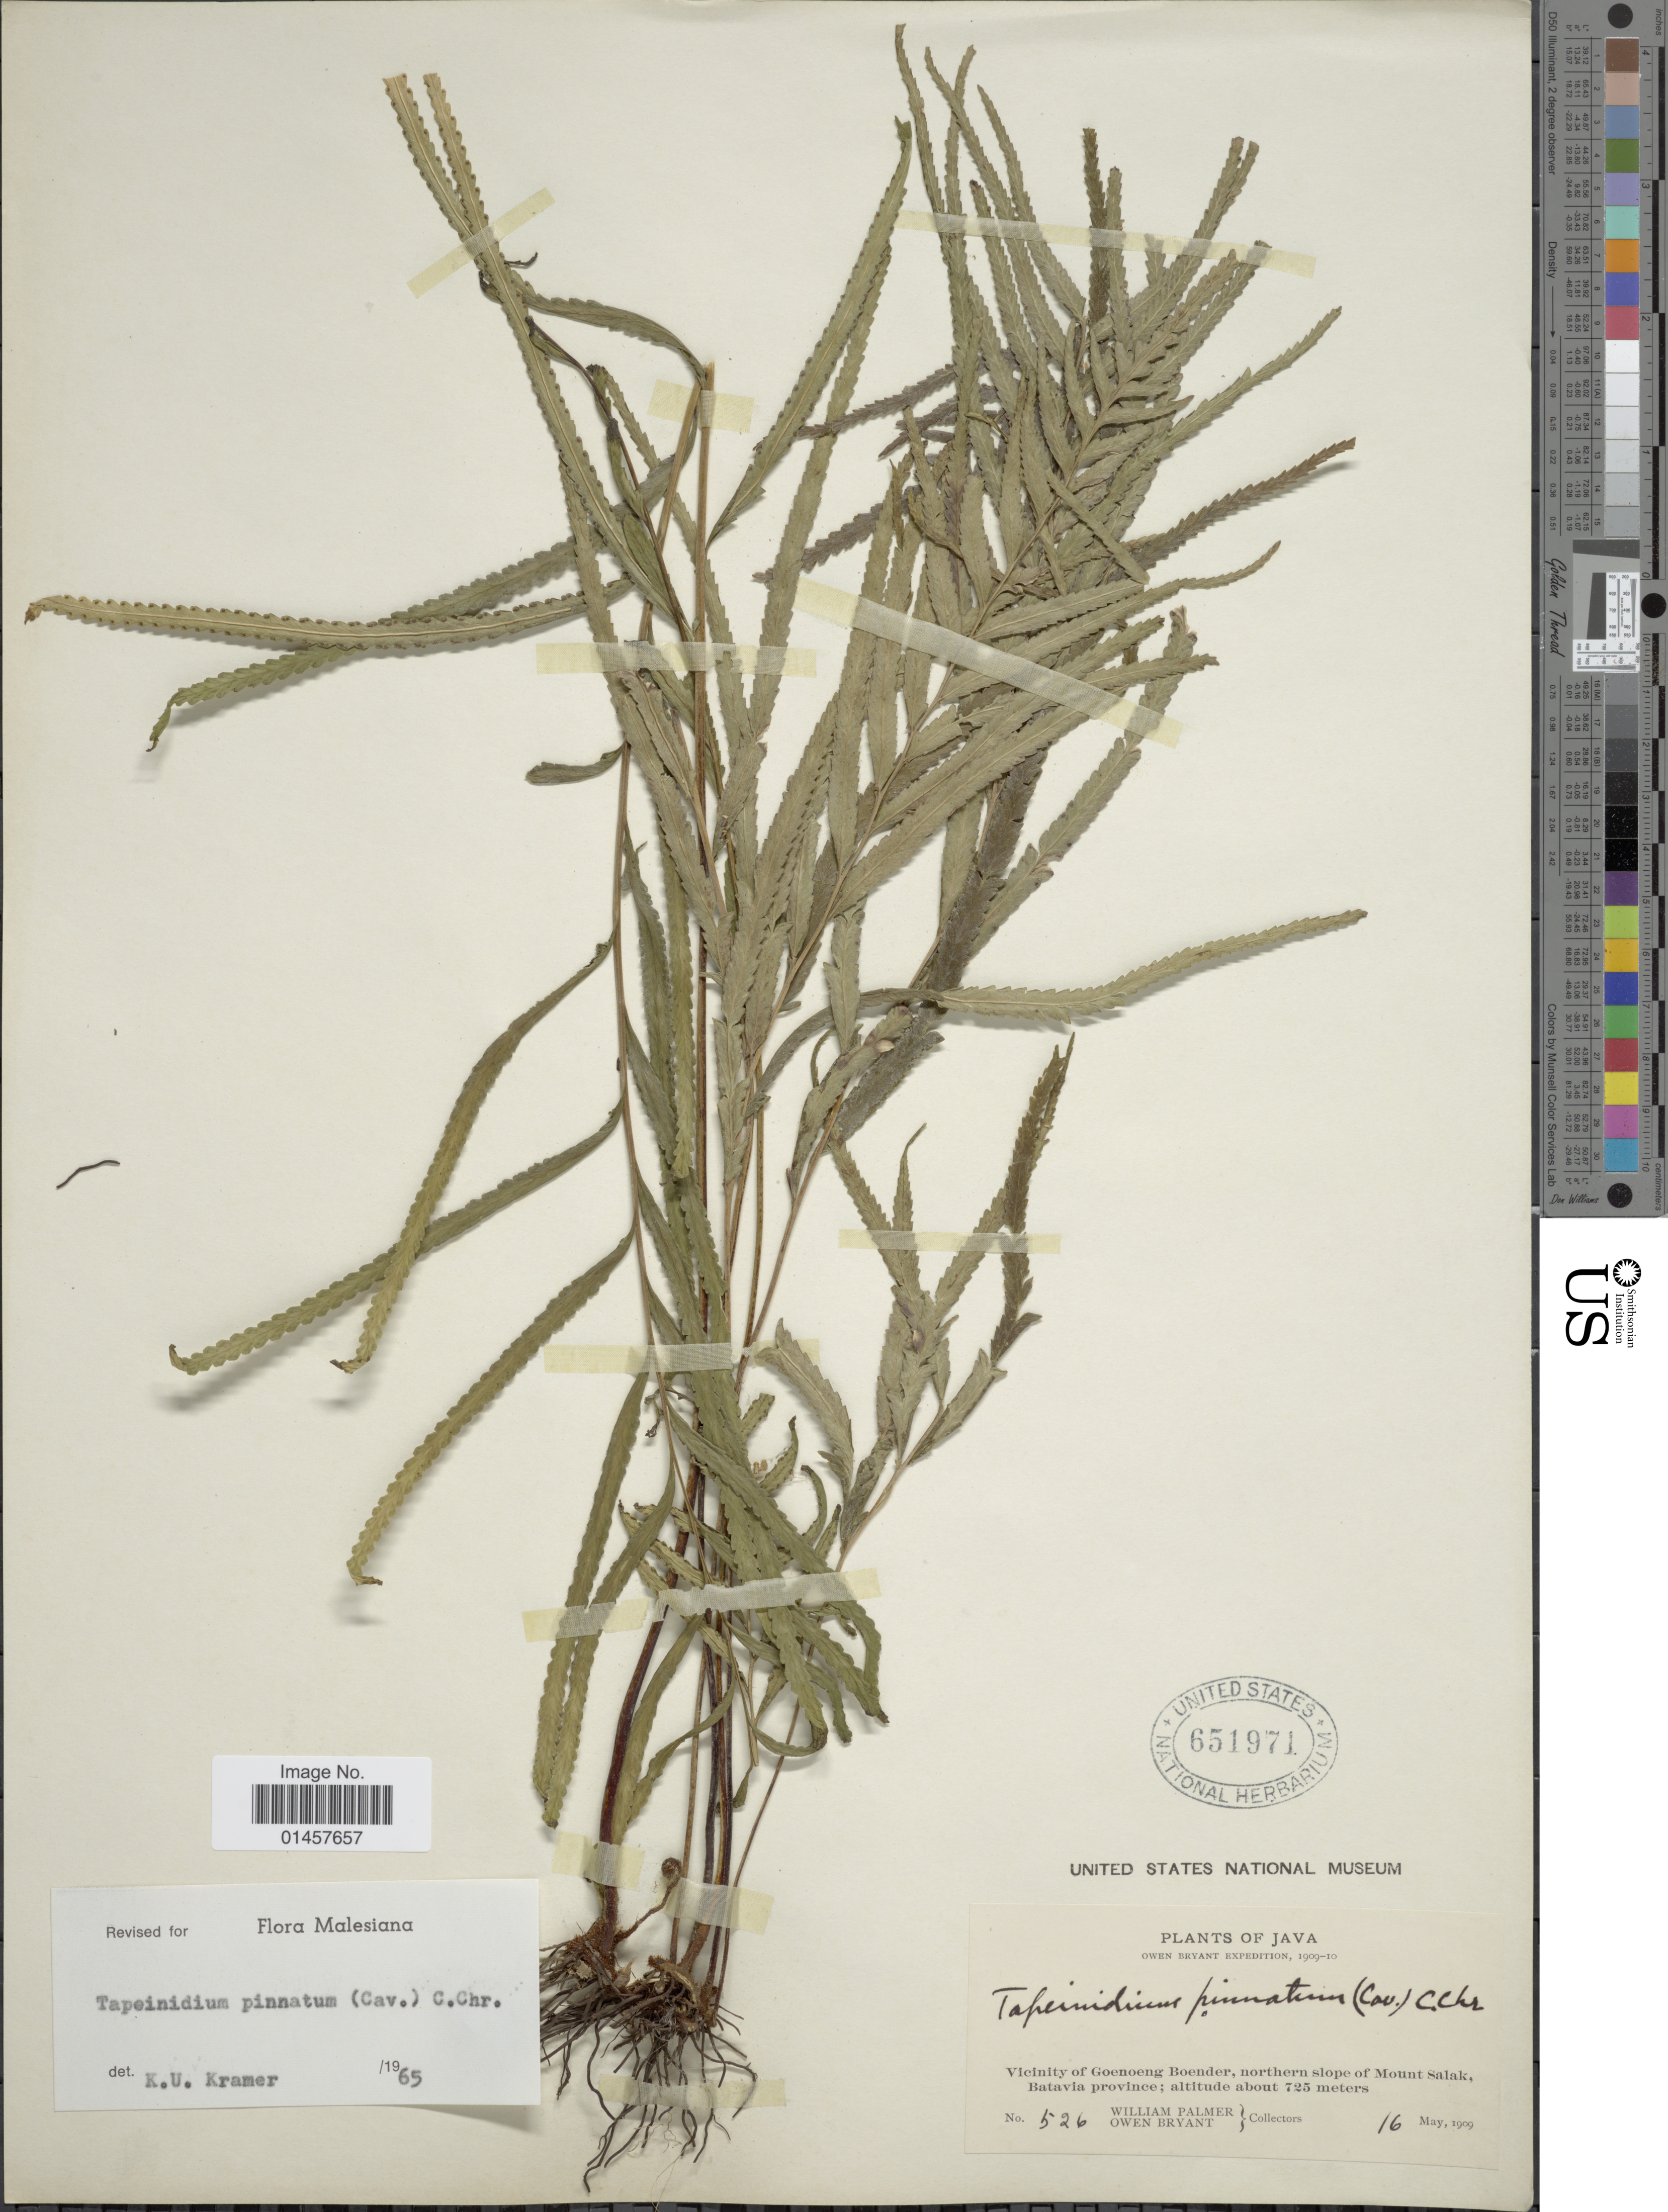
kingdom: Plantae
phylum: Tracheophyta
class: Polypodiopsida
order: Polypodiales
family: Lindsaeaceae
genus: Tapeinidium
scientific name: Tapeinidium pinnatum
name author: (Cav.) C. Chr.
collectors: W. Palmer & O. Bryant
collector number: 526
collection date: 1909-05-16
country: Indonesia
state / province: Java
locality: Java, Vicinity of Goenoeng Boender, northern slope of Mount Salak, Batavia province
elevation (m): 725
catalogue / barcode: US 651971